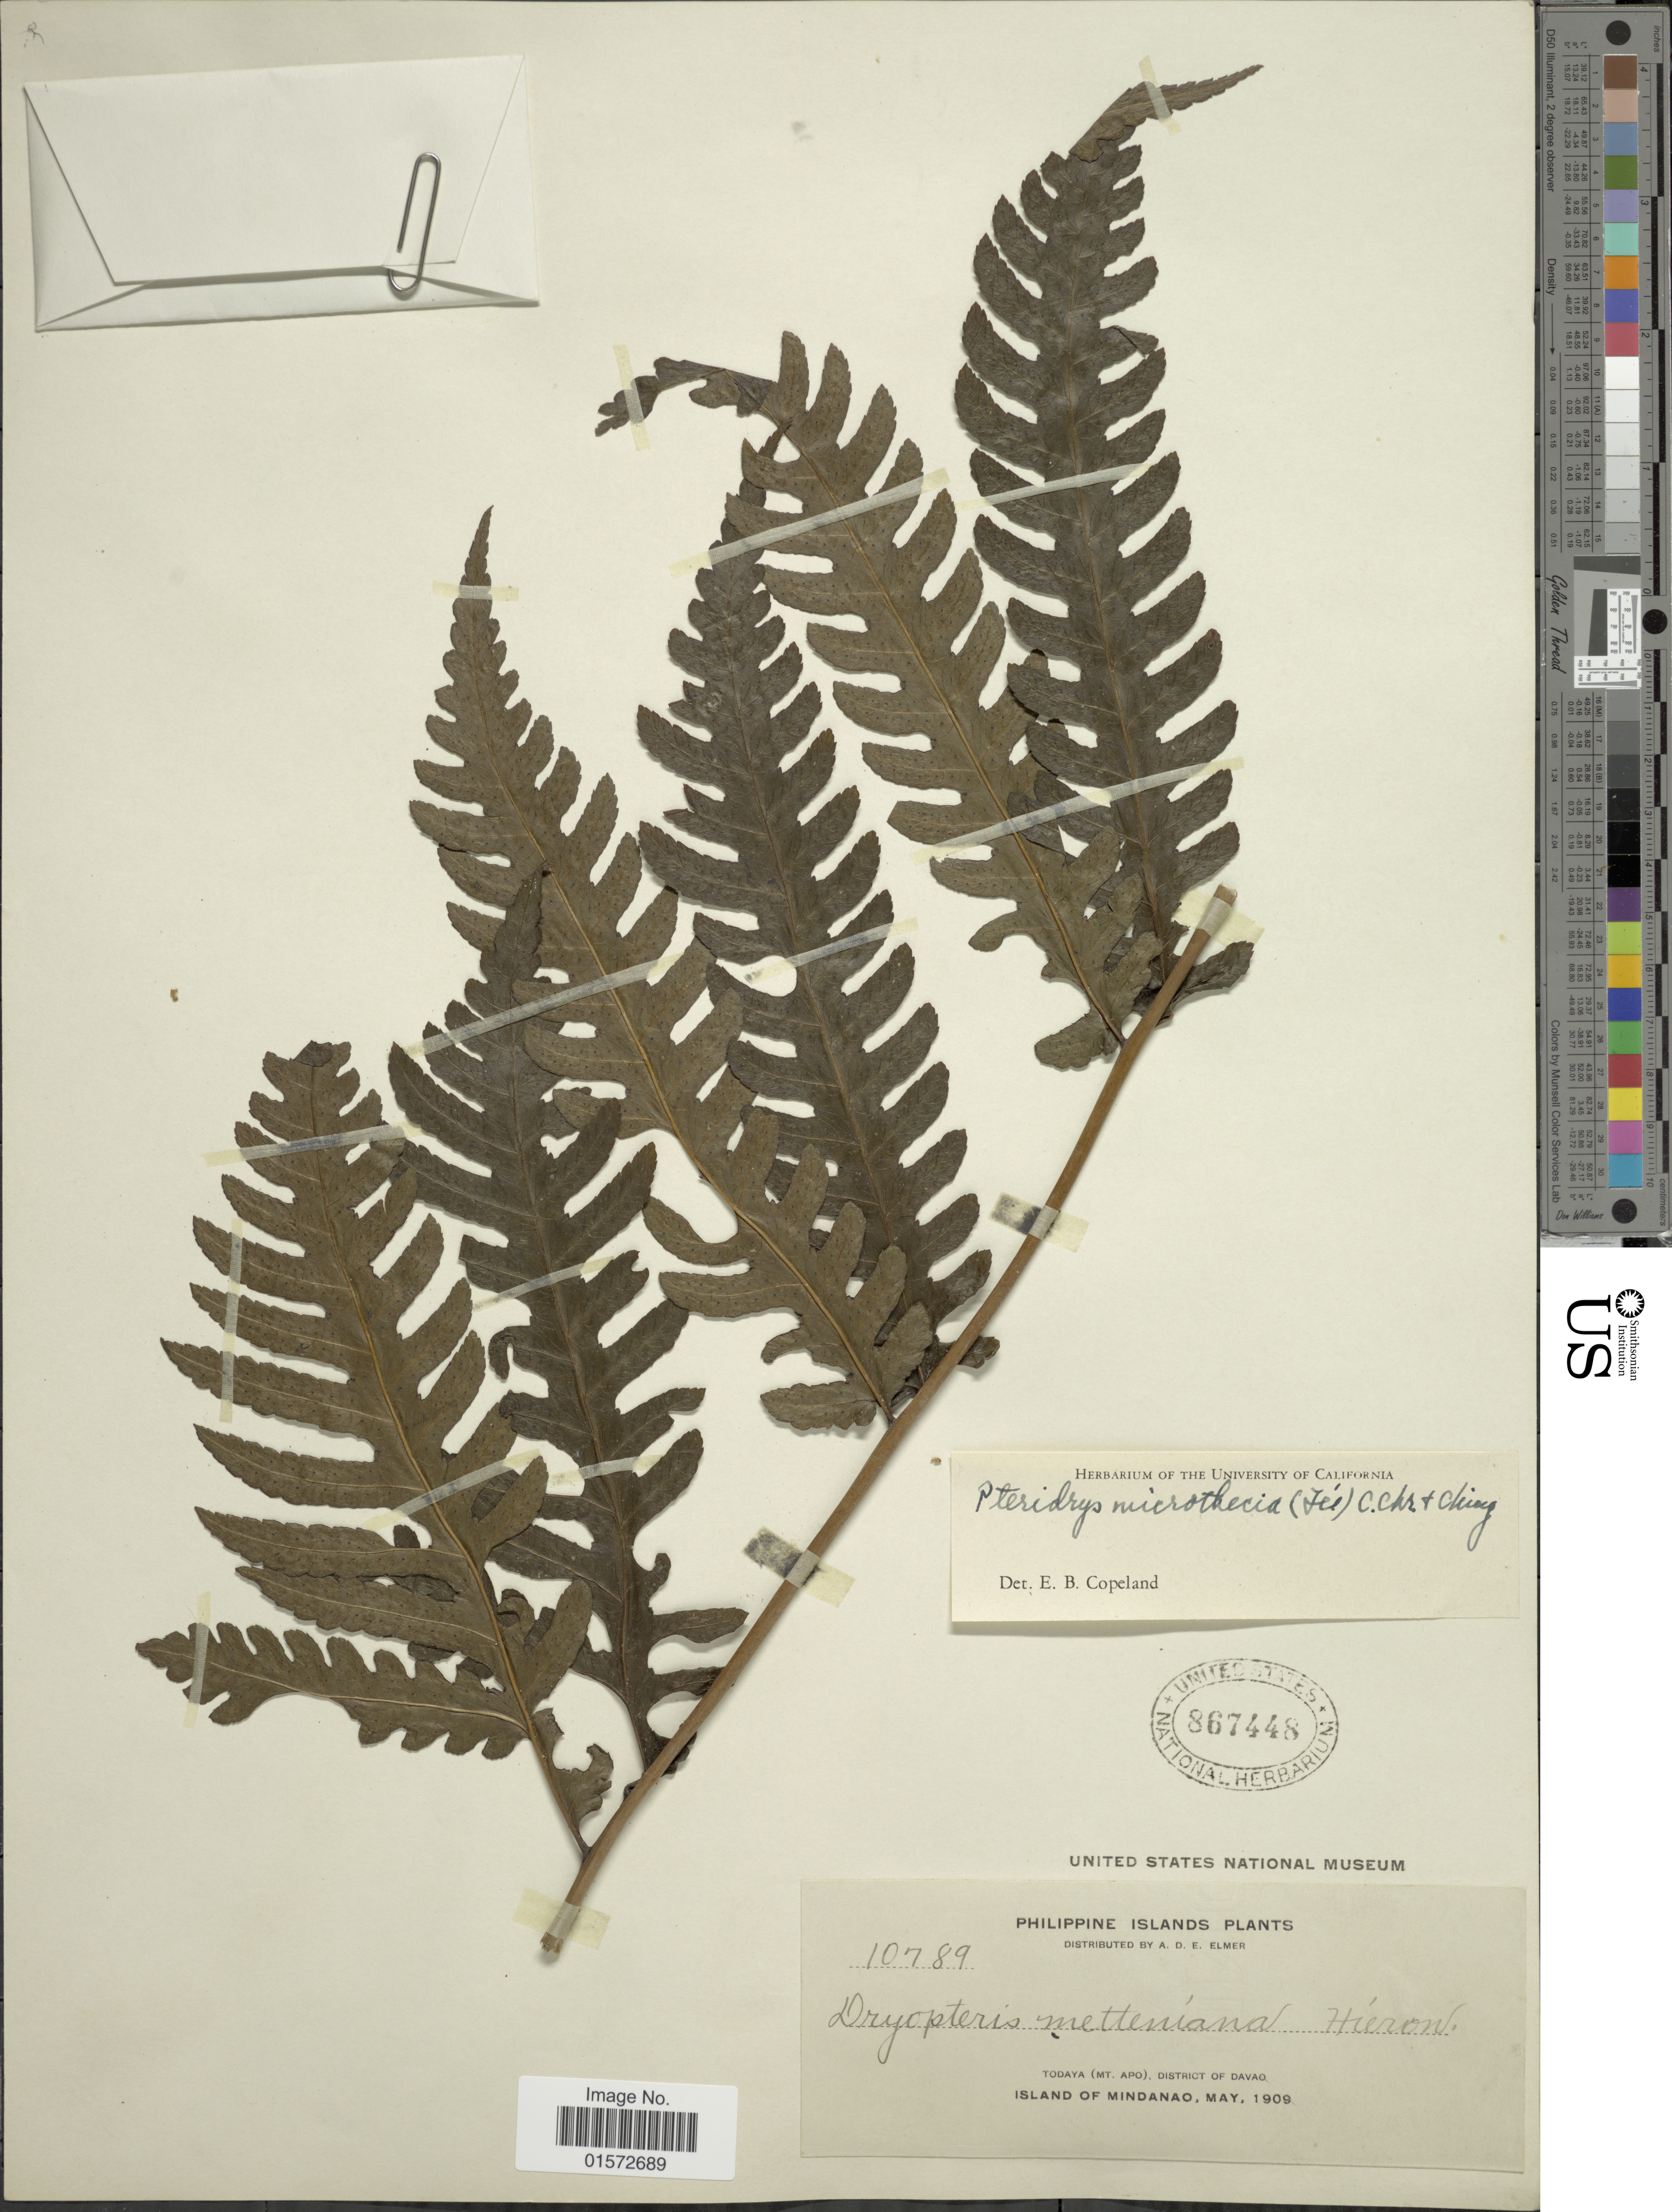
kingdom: Plantae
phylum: Tracheophyta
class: Polypodiopsida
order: Polypodiales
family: Tectariaceae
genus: Pteridrys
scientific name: Pteridrys microthecia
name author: (Fée) C. Chr. & Ching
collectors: A. D. E. Elmer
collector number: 10789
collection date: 1909-05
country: Philippines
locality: Todaya (Mt. Apo), District of Davao. Island of MIndanao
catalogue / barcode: US 867448